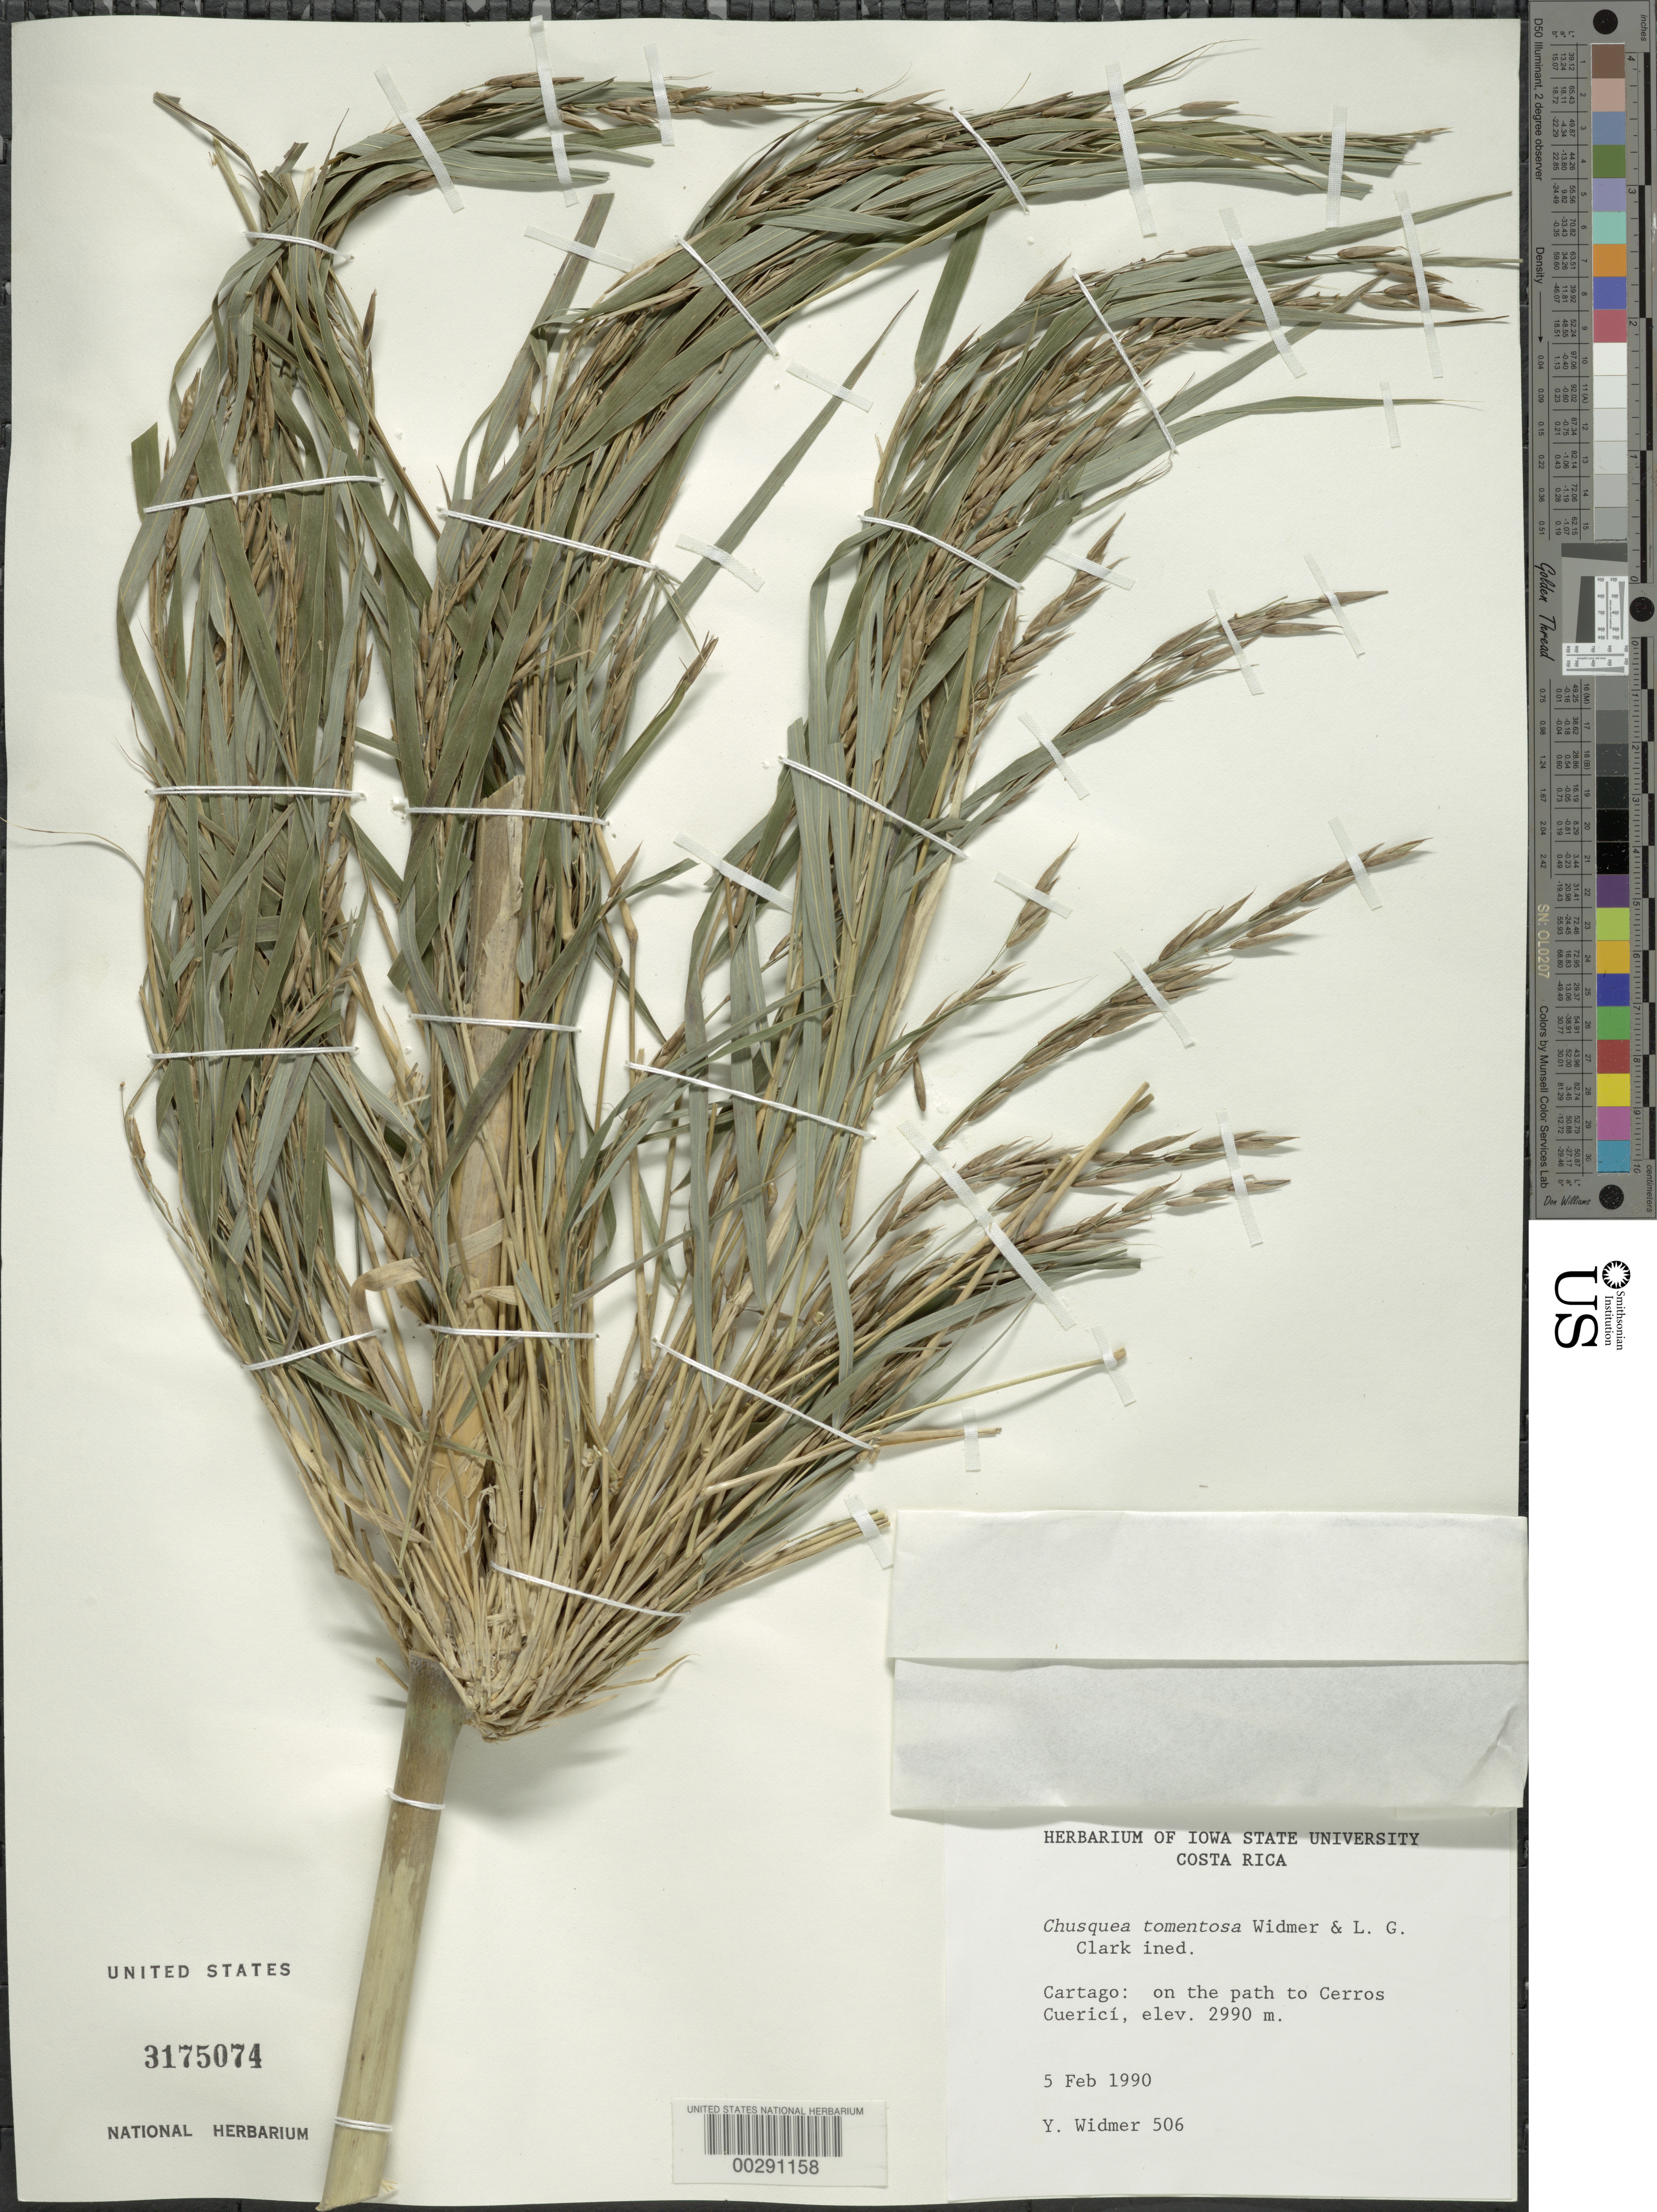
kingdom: Plantae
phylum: Tracheophyta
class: Liliopsida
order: Poales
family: Poaceae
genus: Chusquea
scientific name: Chusquea tomentosa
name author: Y. Widmer & L.G. Clark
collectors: Y. Widmer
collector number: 506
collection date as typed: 05 Feb 1990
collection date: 1990-02-05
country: Costa Rica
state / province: Cartago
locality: On the path to Cerros Cuerici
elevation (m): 2990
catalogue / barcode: US 3175074